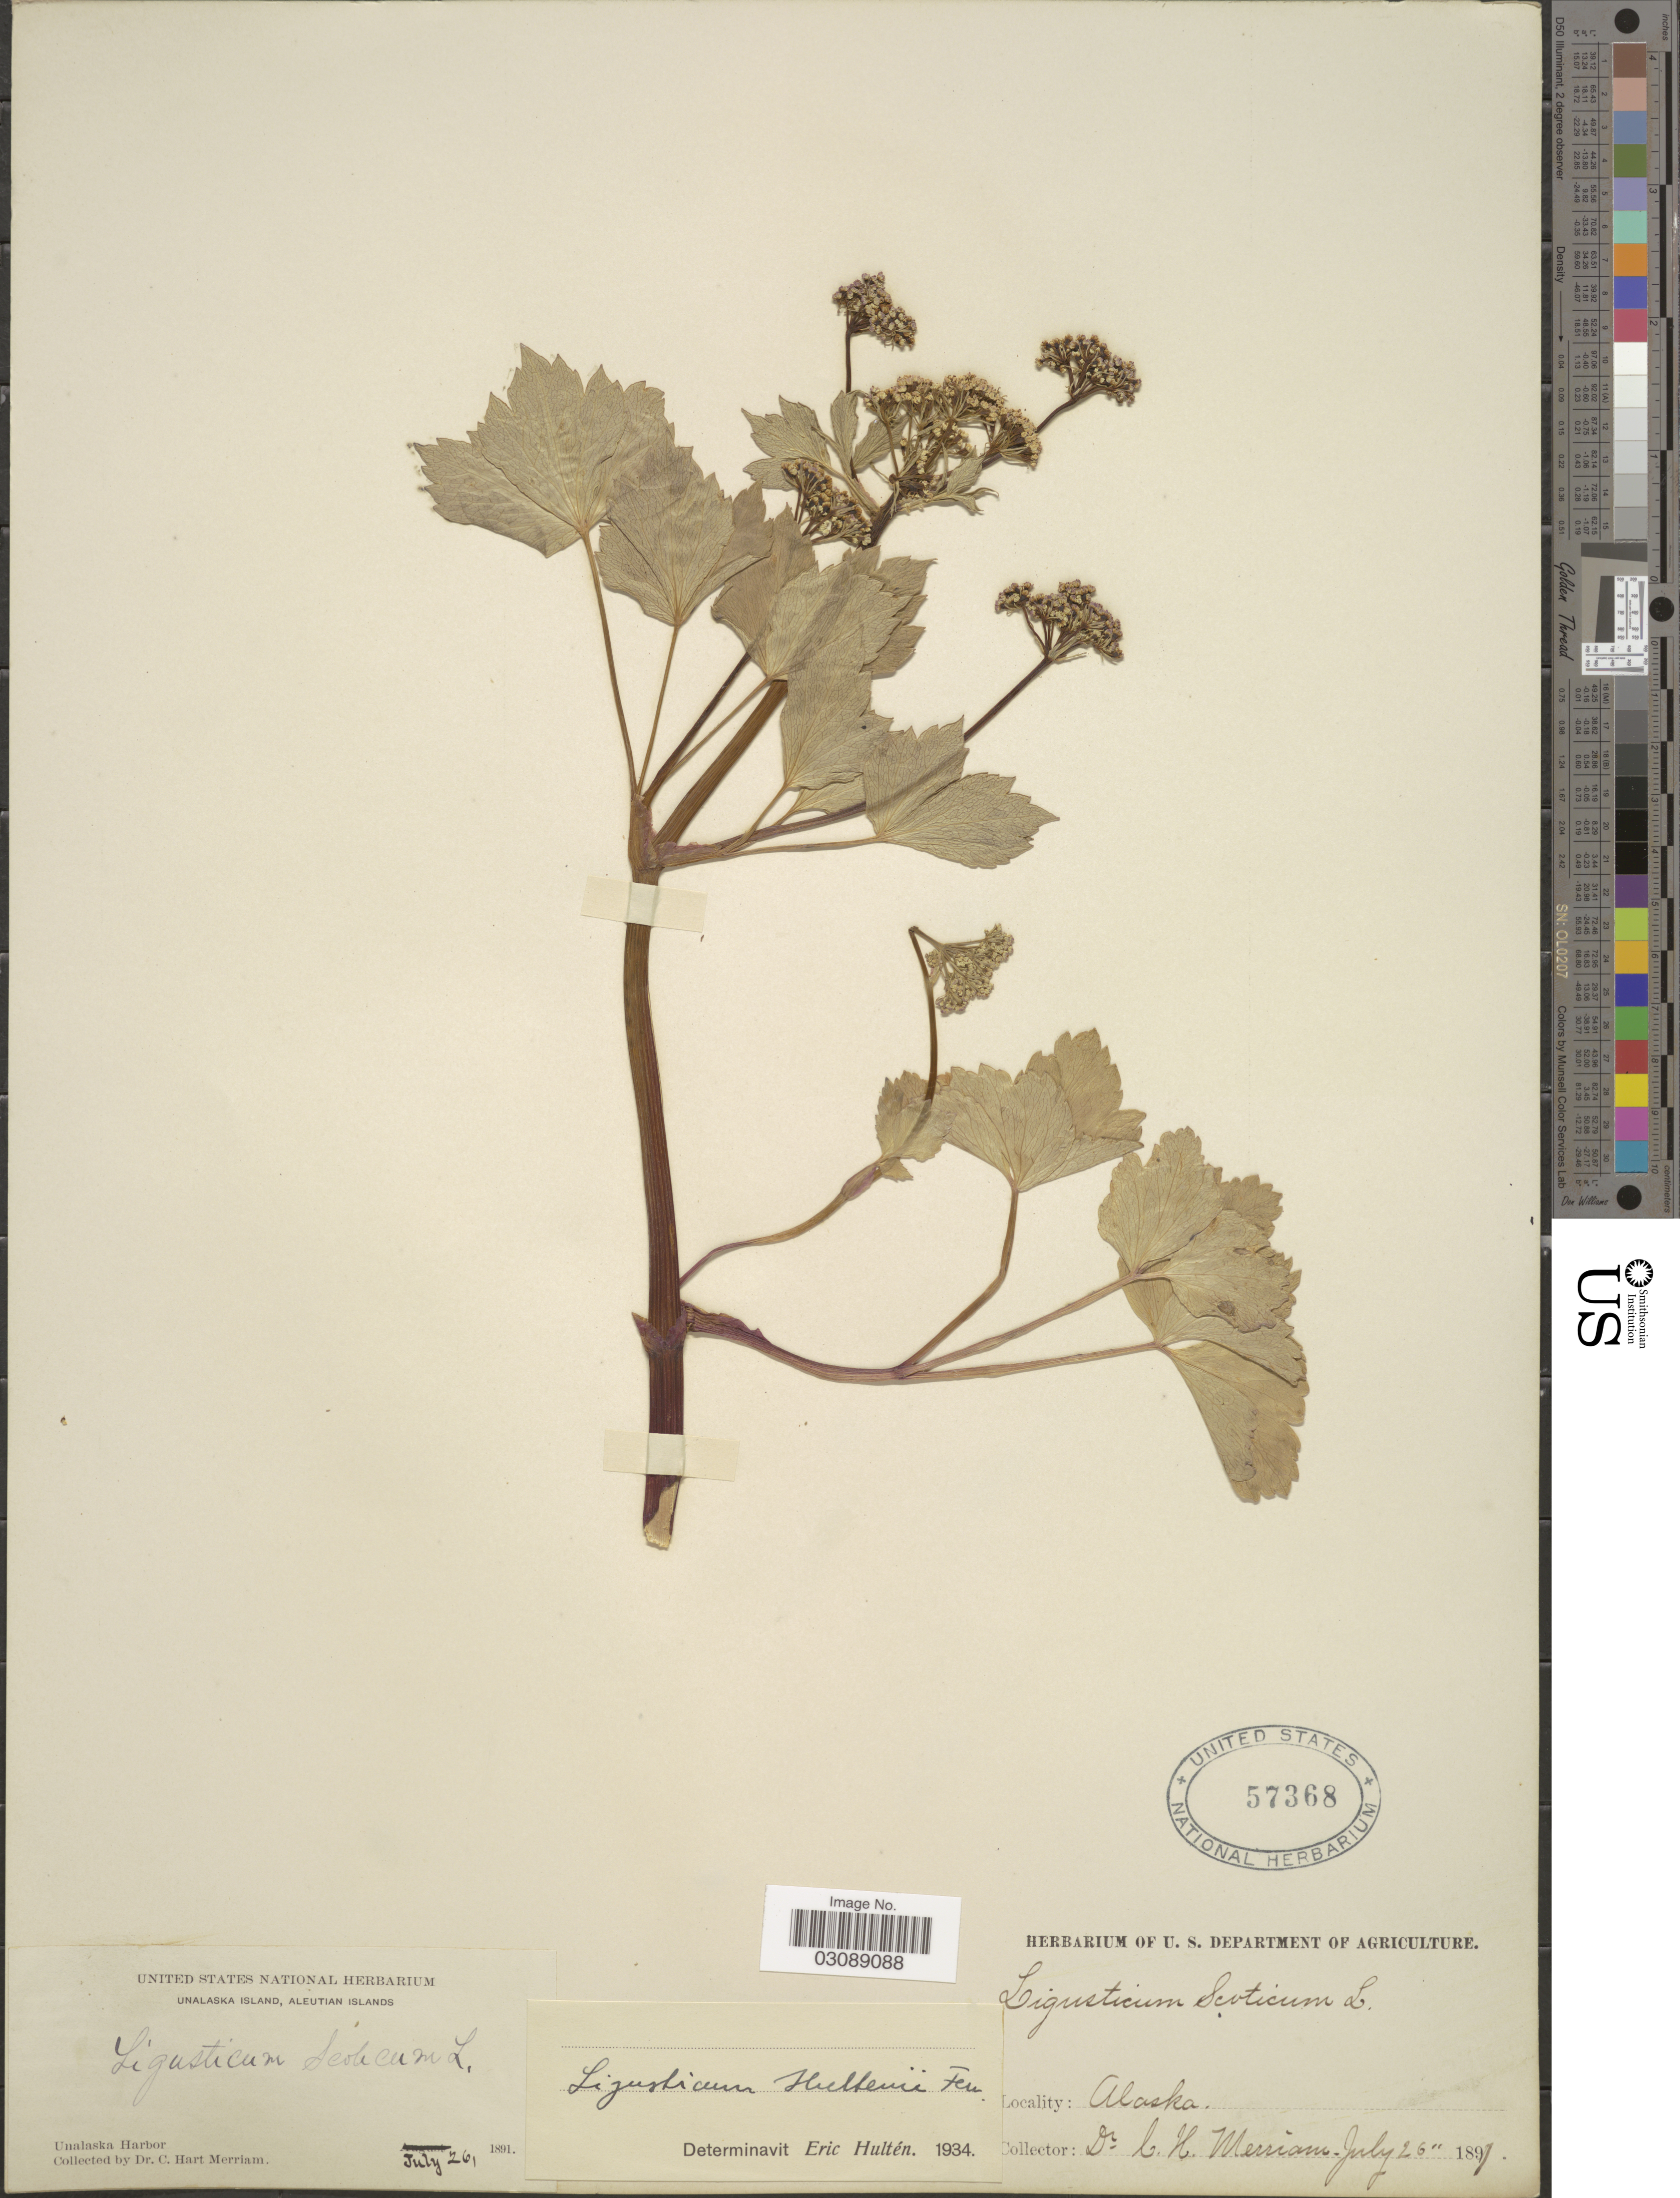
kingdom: Plantae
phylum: Tracheophyta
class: Magnoliopsida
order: Apiales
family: Apiaceae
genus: Ligusticum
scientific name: Ligusticum scoticum subsp. hultenii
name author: (Fernald) Calder & Roy L. Taylor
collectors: C. Merriam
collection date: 1891-07-26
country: United States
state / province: Alaska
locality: Unalaska Island, Aleutian Islands. Unalaska Harbor.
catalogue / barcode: US 57368